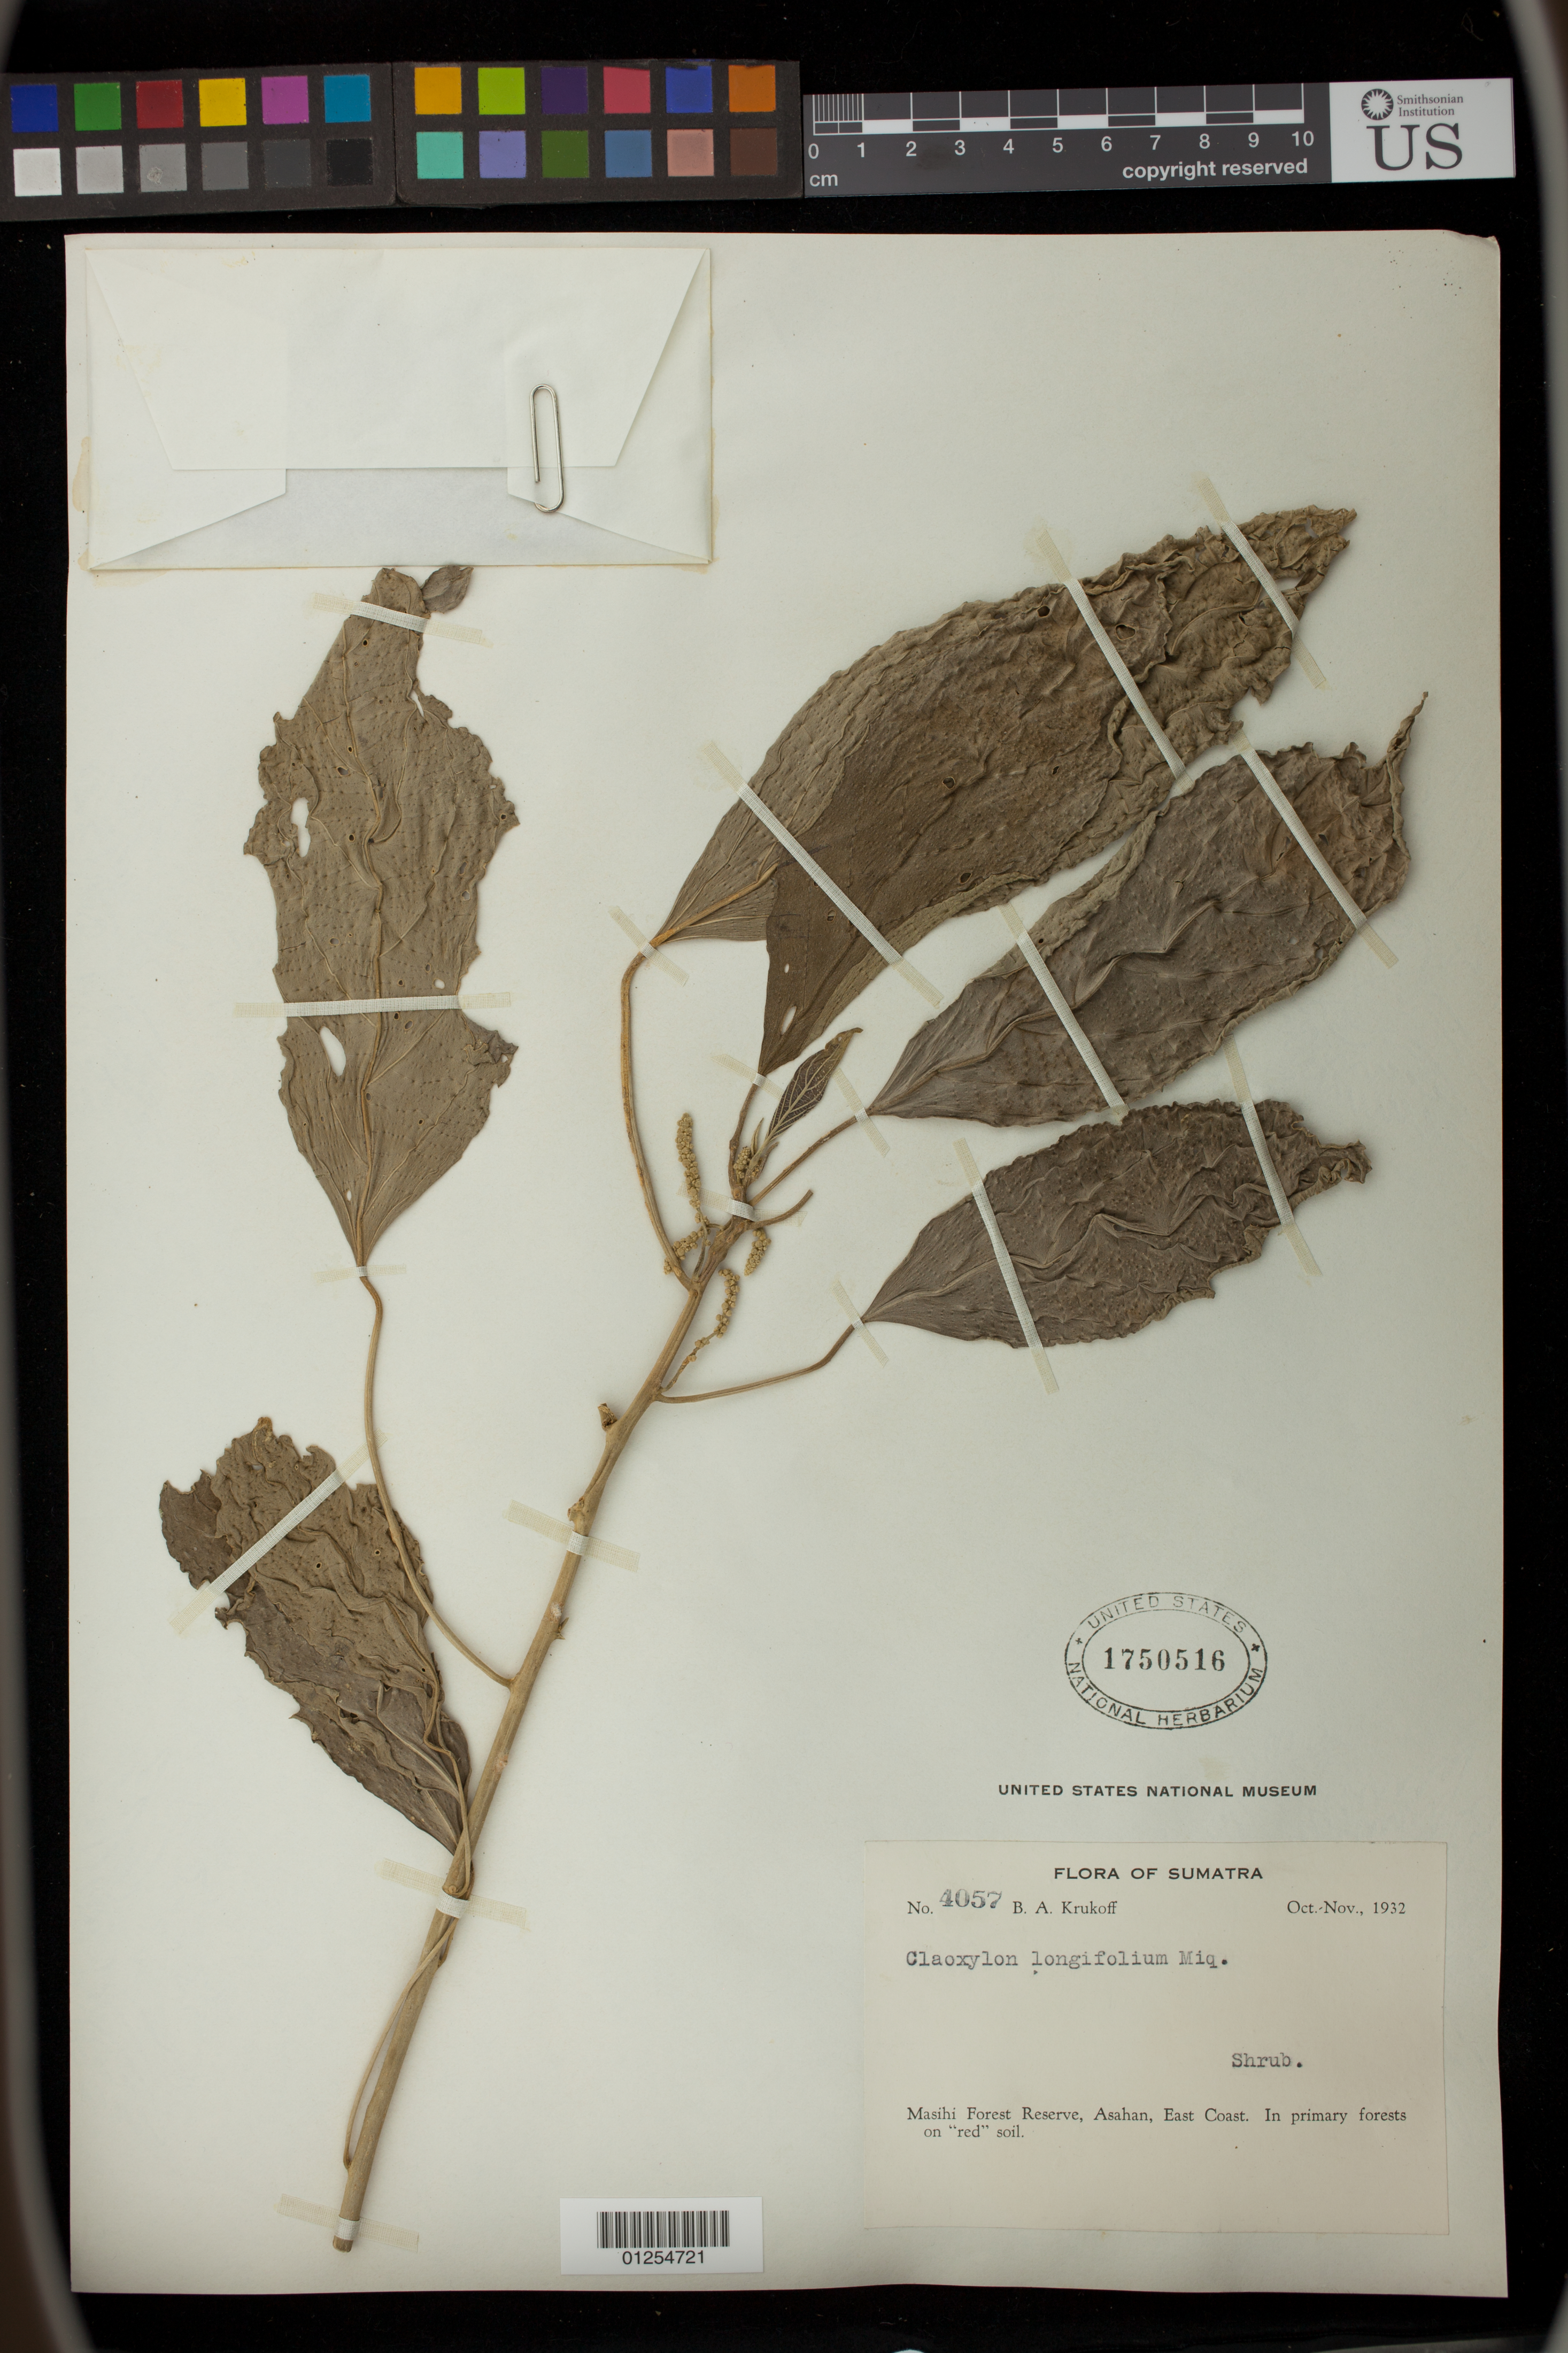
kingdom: Plantae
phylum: Tracheophyta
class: Magnoliopsida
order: Malpighiales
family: Euphorbiaceae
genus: Claoxylon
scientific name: Claoxylon longifolium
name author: (Blume) Endl. & Hassk.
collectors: B. A. Krukoff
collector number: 4057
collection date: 1932-10/1932-11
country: Indonesia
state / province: Sumatra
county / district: Sumatera Utara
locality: Masihi Forest Reserve, Asahan, East Coast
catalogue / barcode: US 1750516